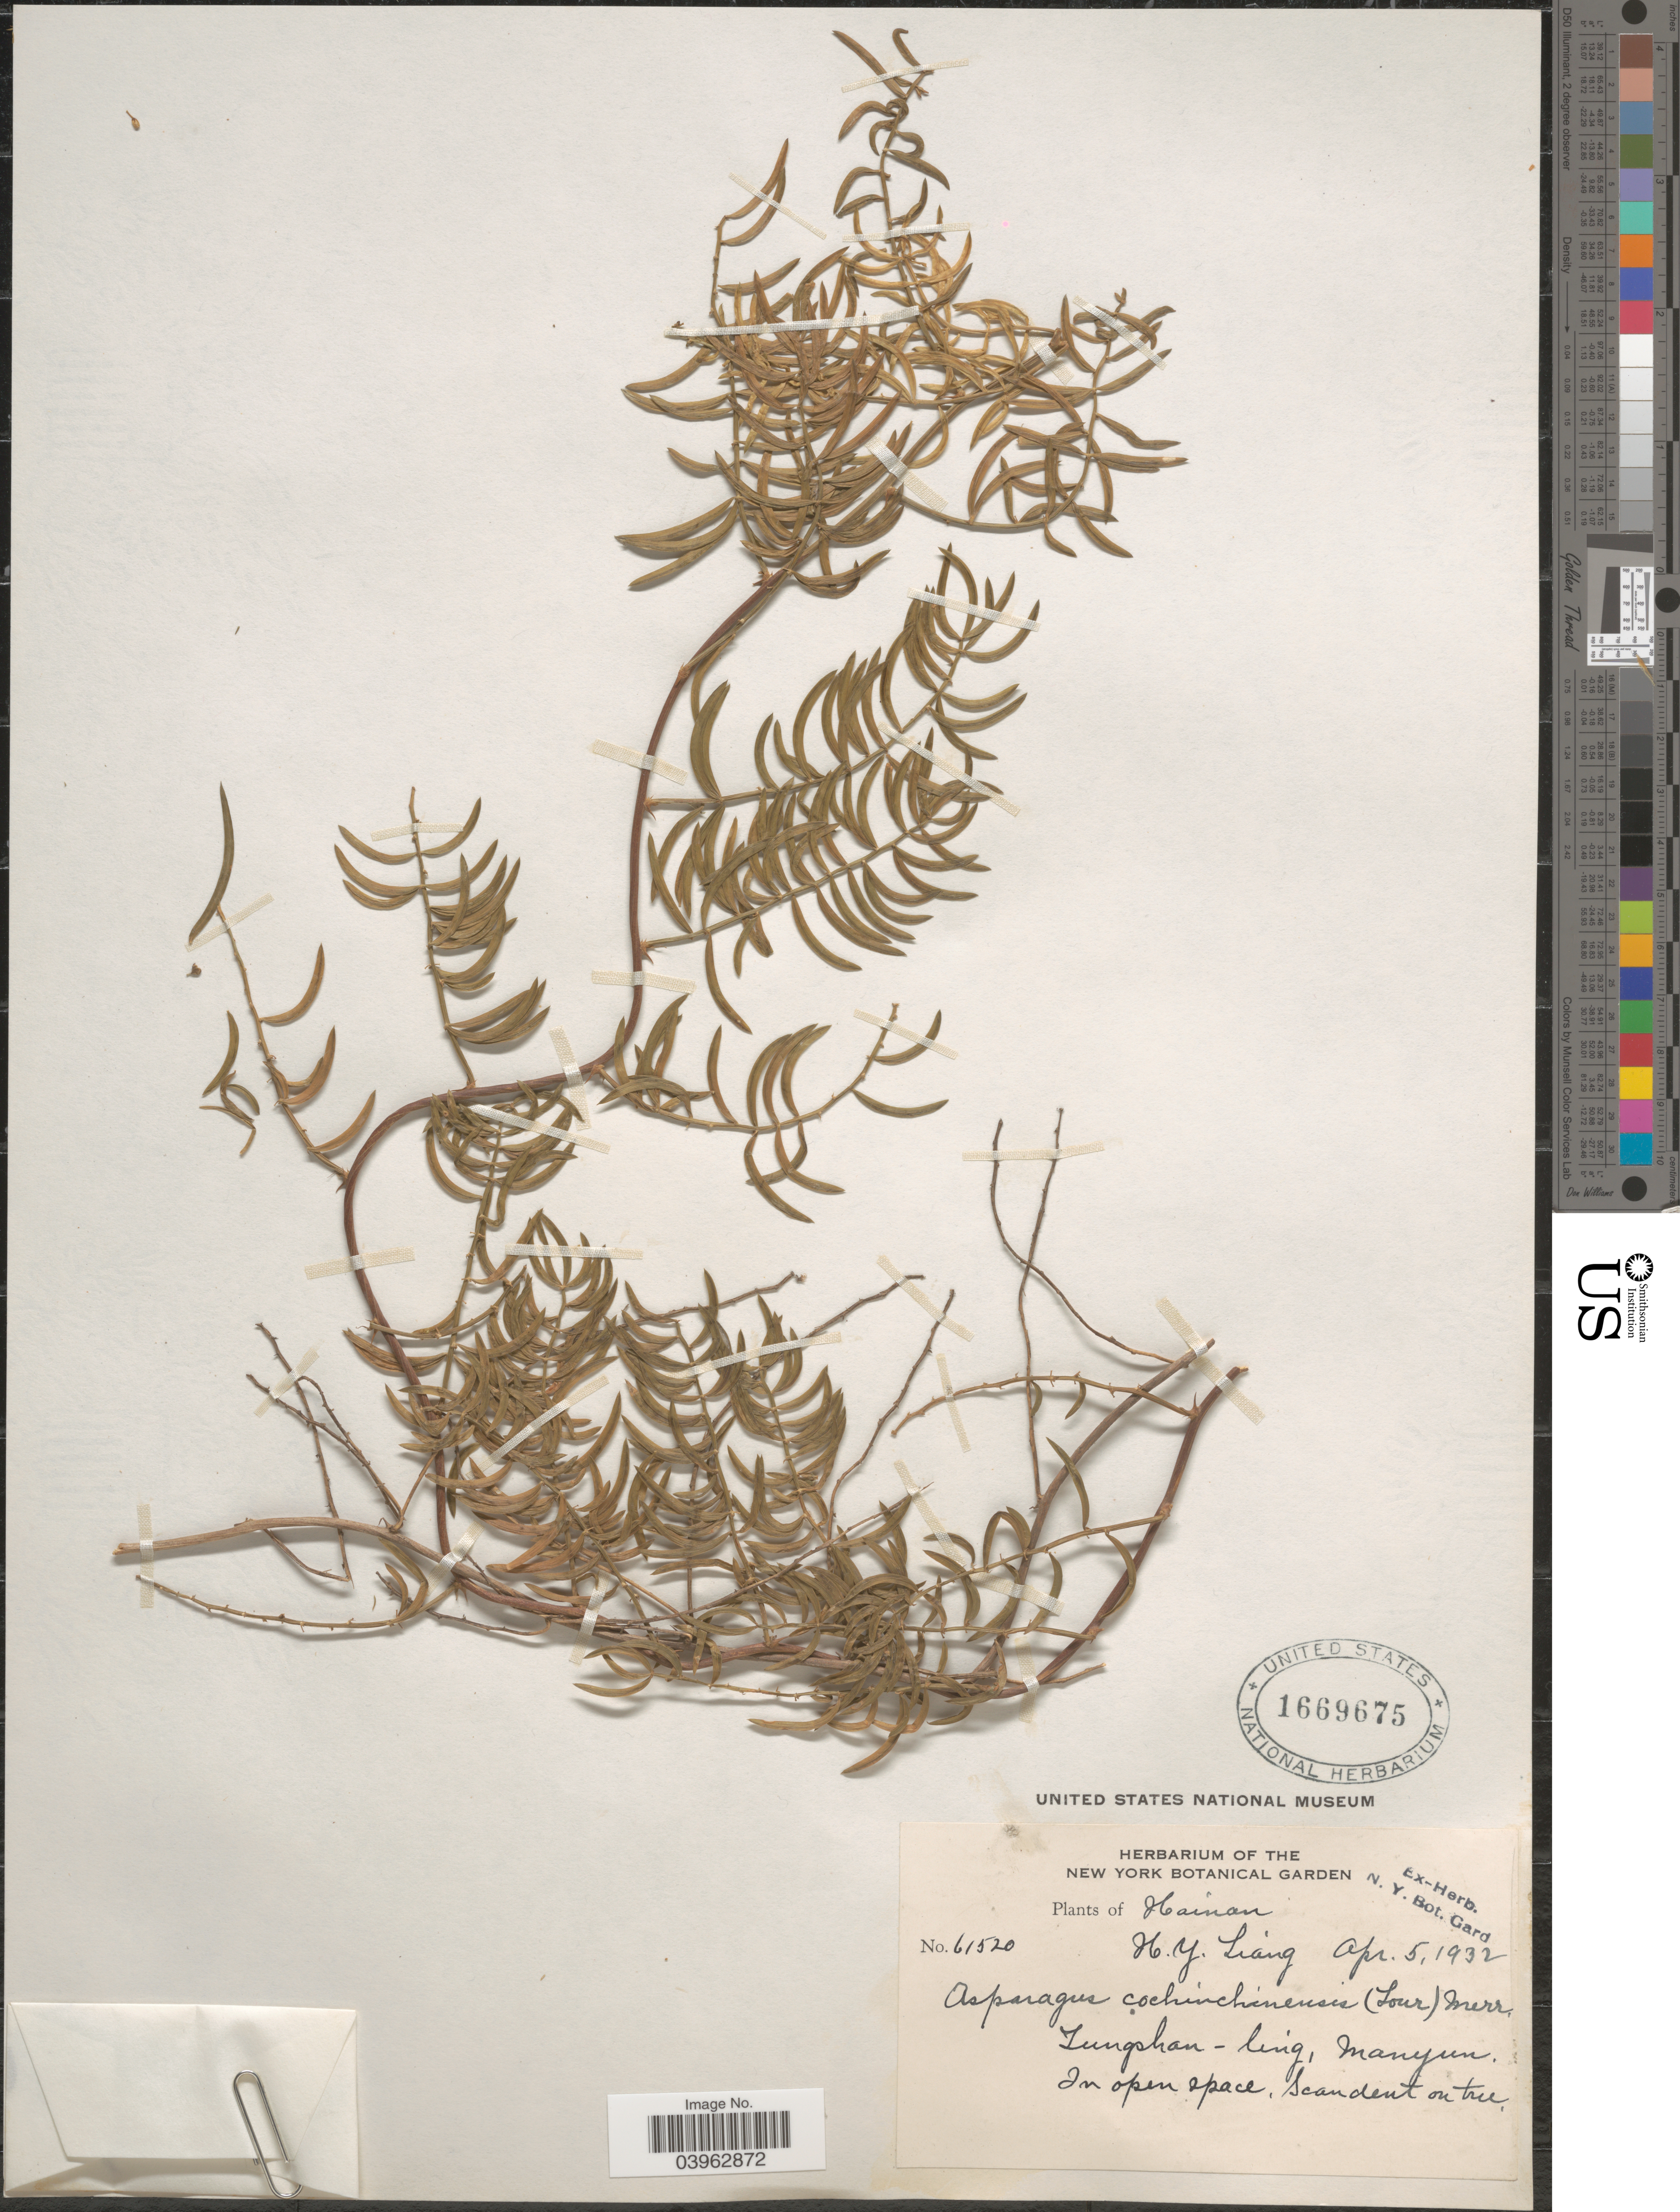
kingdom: Plantae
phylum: Tracheophyta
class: Liliopsida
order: Asparagales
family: Asparagaceae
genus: Asparagus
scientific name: Asparagus cochinchinensis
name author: (Lour.) Merr.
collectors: H. Y. Liang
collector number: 61520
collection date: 1932-04-05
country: China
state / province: Hainan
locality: Tungshan-ling, Manyun.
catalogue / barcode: US 1669675